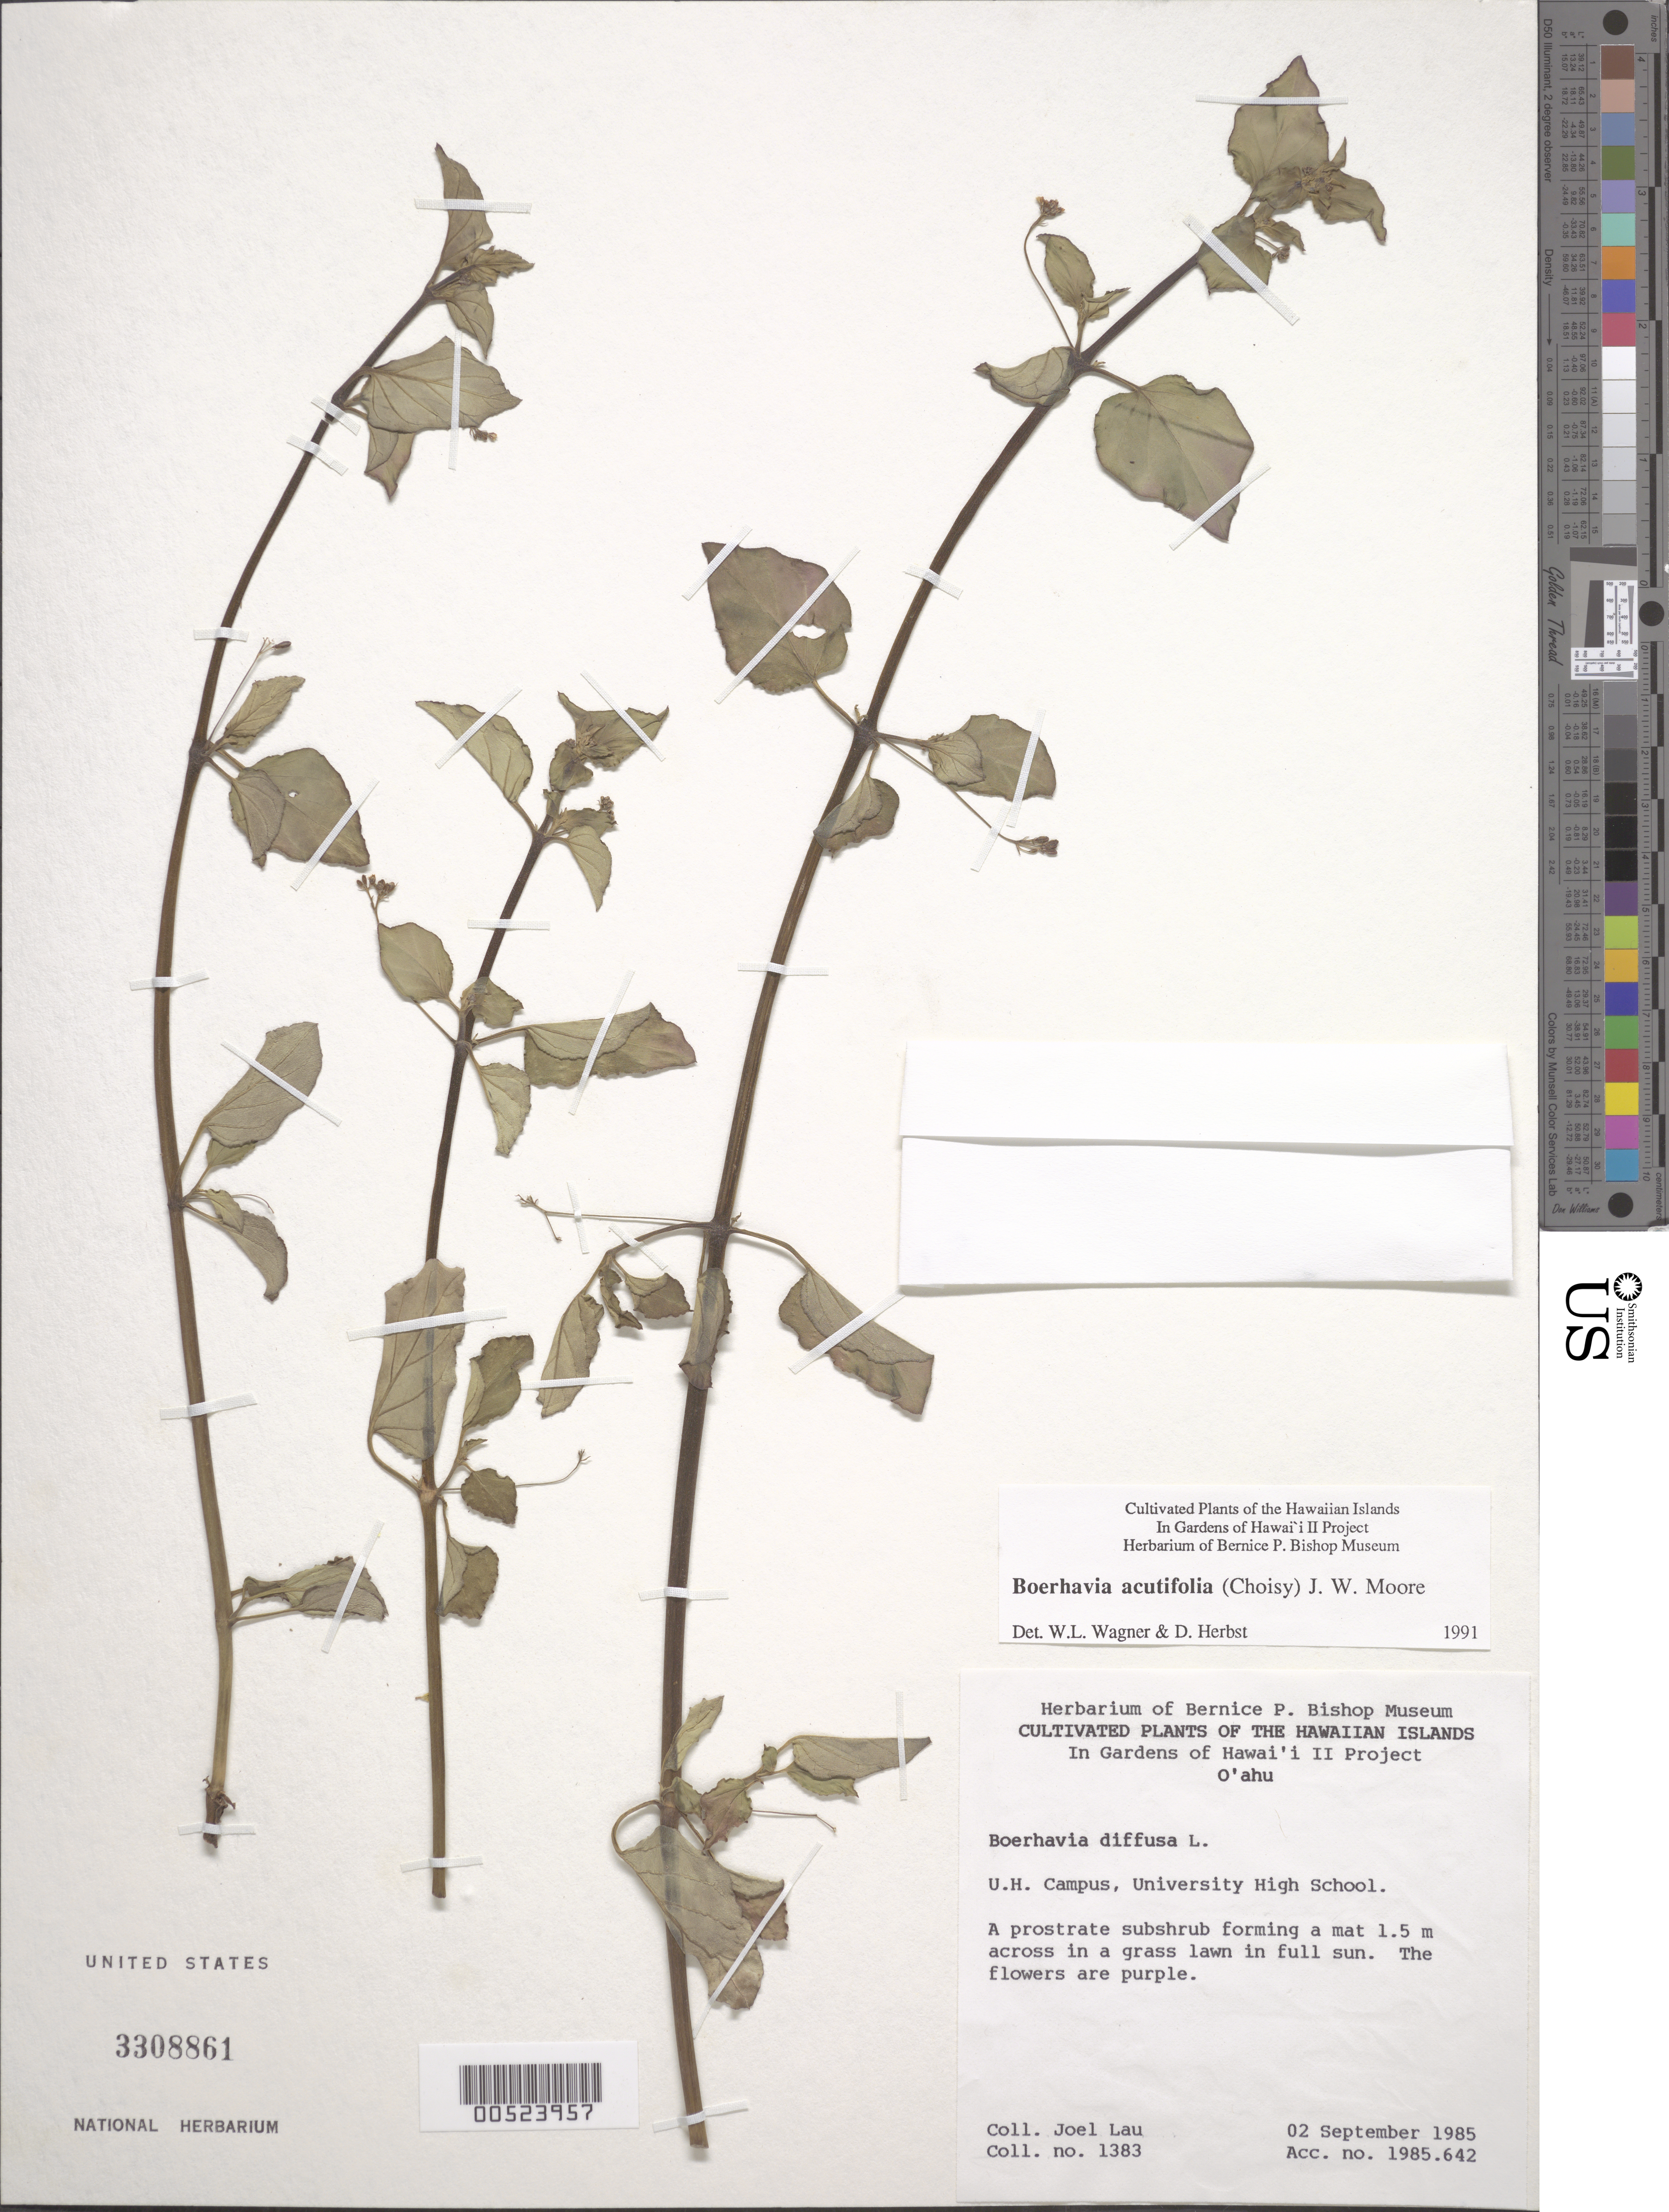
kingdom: Plantae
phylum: Tracheophyta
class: Magnoliopsida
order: Caryophyllales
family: Nyctaginaceae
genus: Boerhavia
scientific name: Boerhavia acutifolia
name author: (Choisy) J.W. Moore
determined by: Wagner, W. L.; Herbst, D. R.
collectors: J. Lau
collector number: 1383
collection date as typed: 2 Sep 1985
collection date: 1985-09-02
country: United States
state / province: Hawaii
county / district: Honolulu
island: Oahu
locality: University of Hawaii Campus, University High School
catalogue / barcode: US 3308861